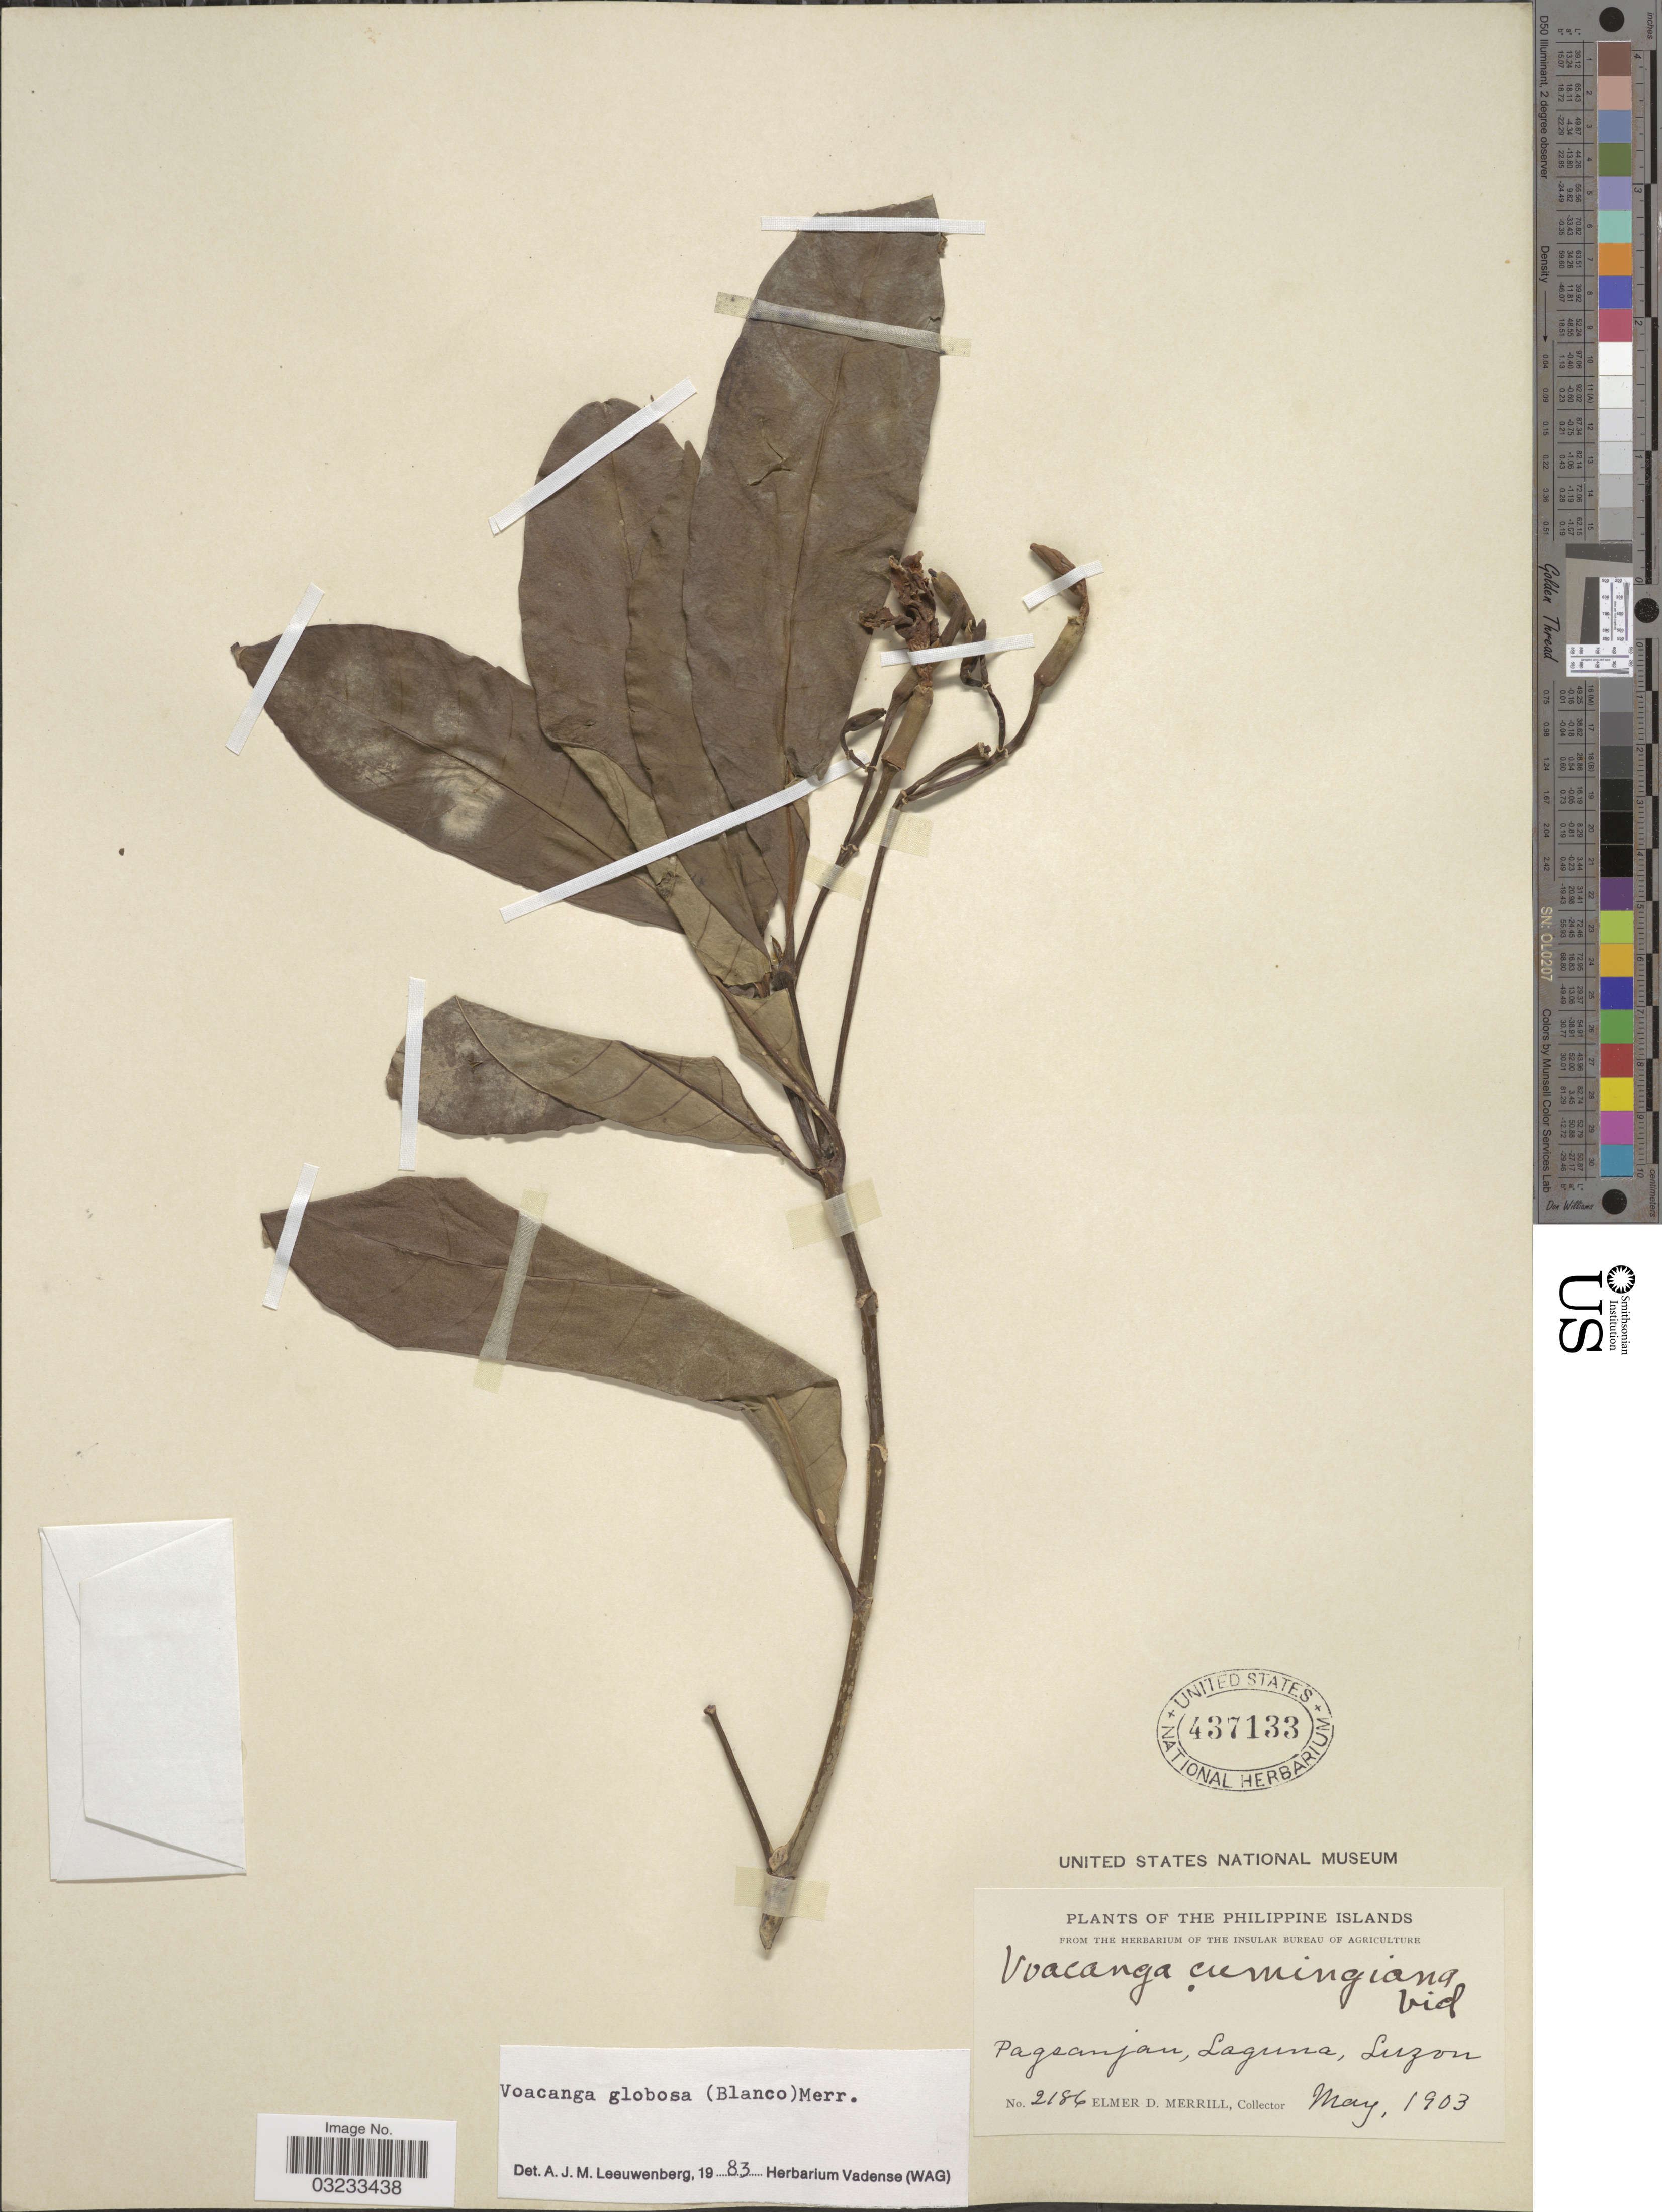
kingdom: Plantae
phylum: Tracheophyta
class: Magnoliopsida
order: Gentianales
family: Apocynaceae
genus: Voacanga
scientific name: Voacanga globosa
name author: (Blanco) Merr.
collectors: E. D. Merrill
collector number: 2186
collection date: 1903-05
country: Philippines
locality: Pagsanjan, Laguna, Luzon.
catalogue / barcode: US 437133